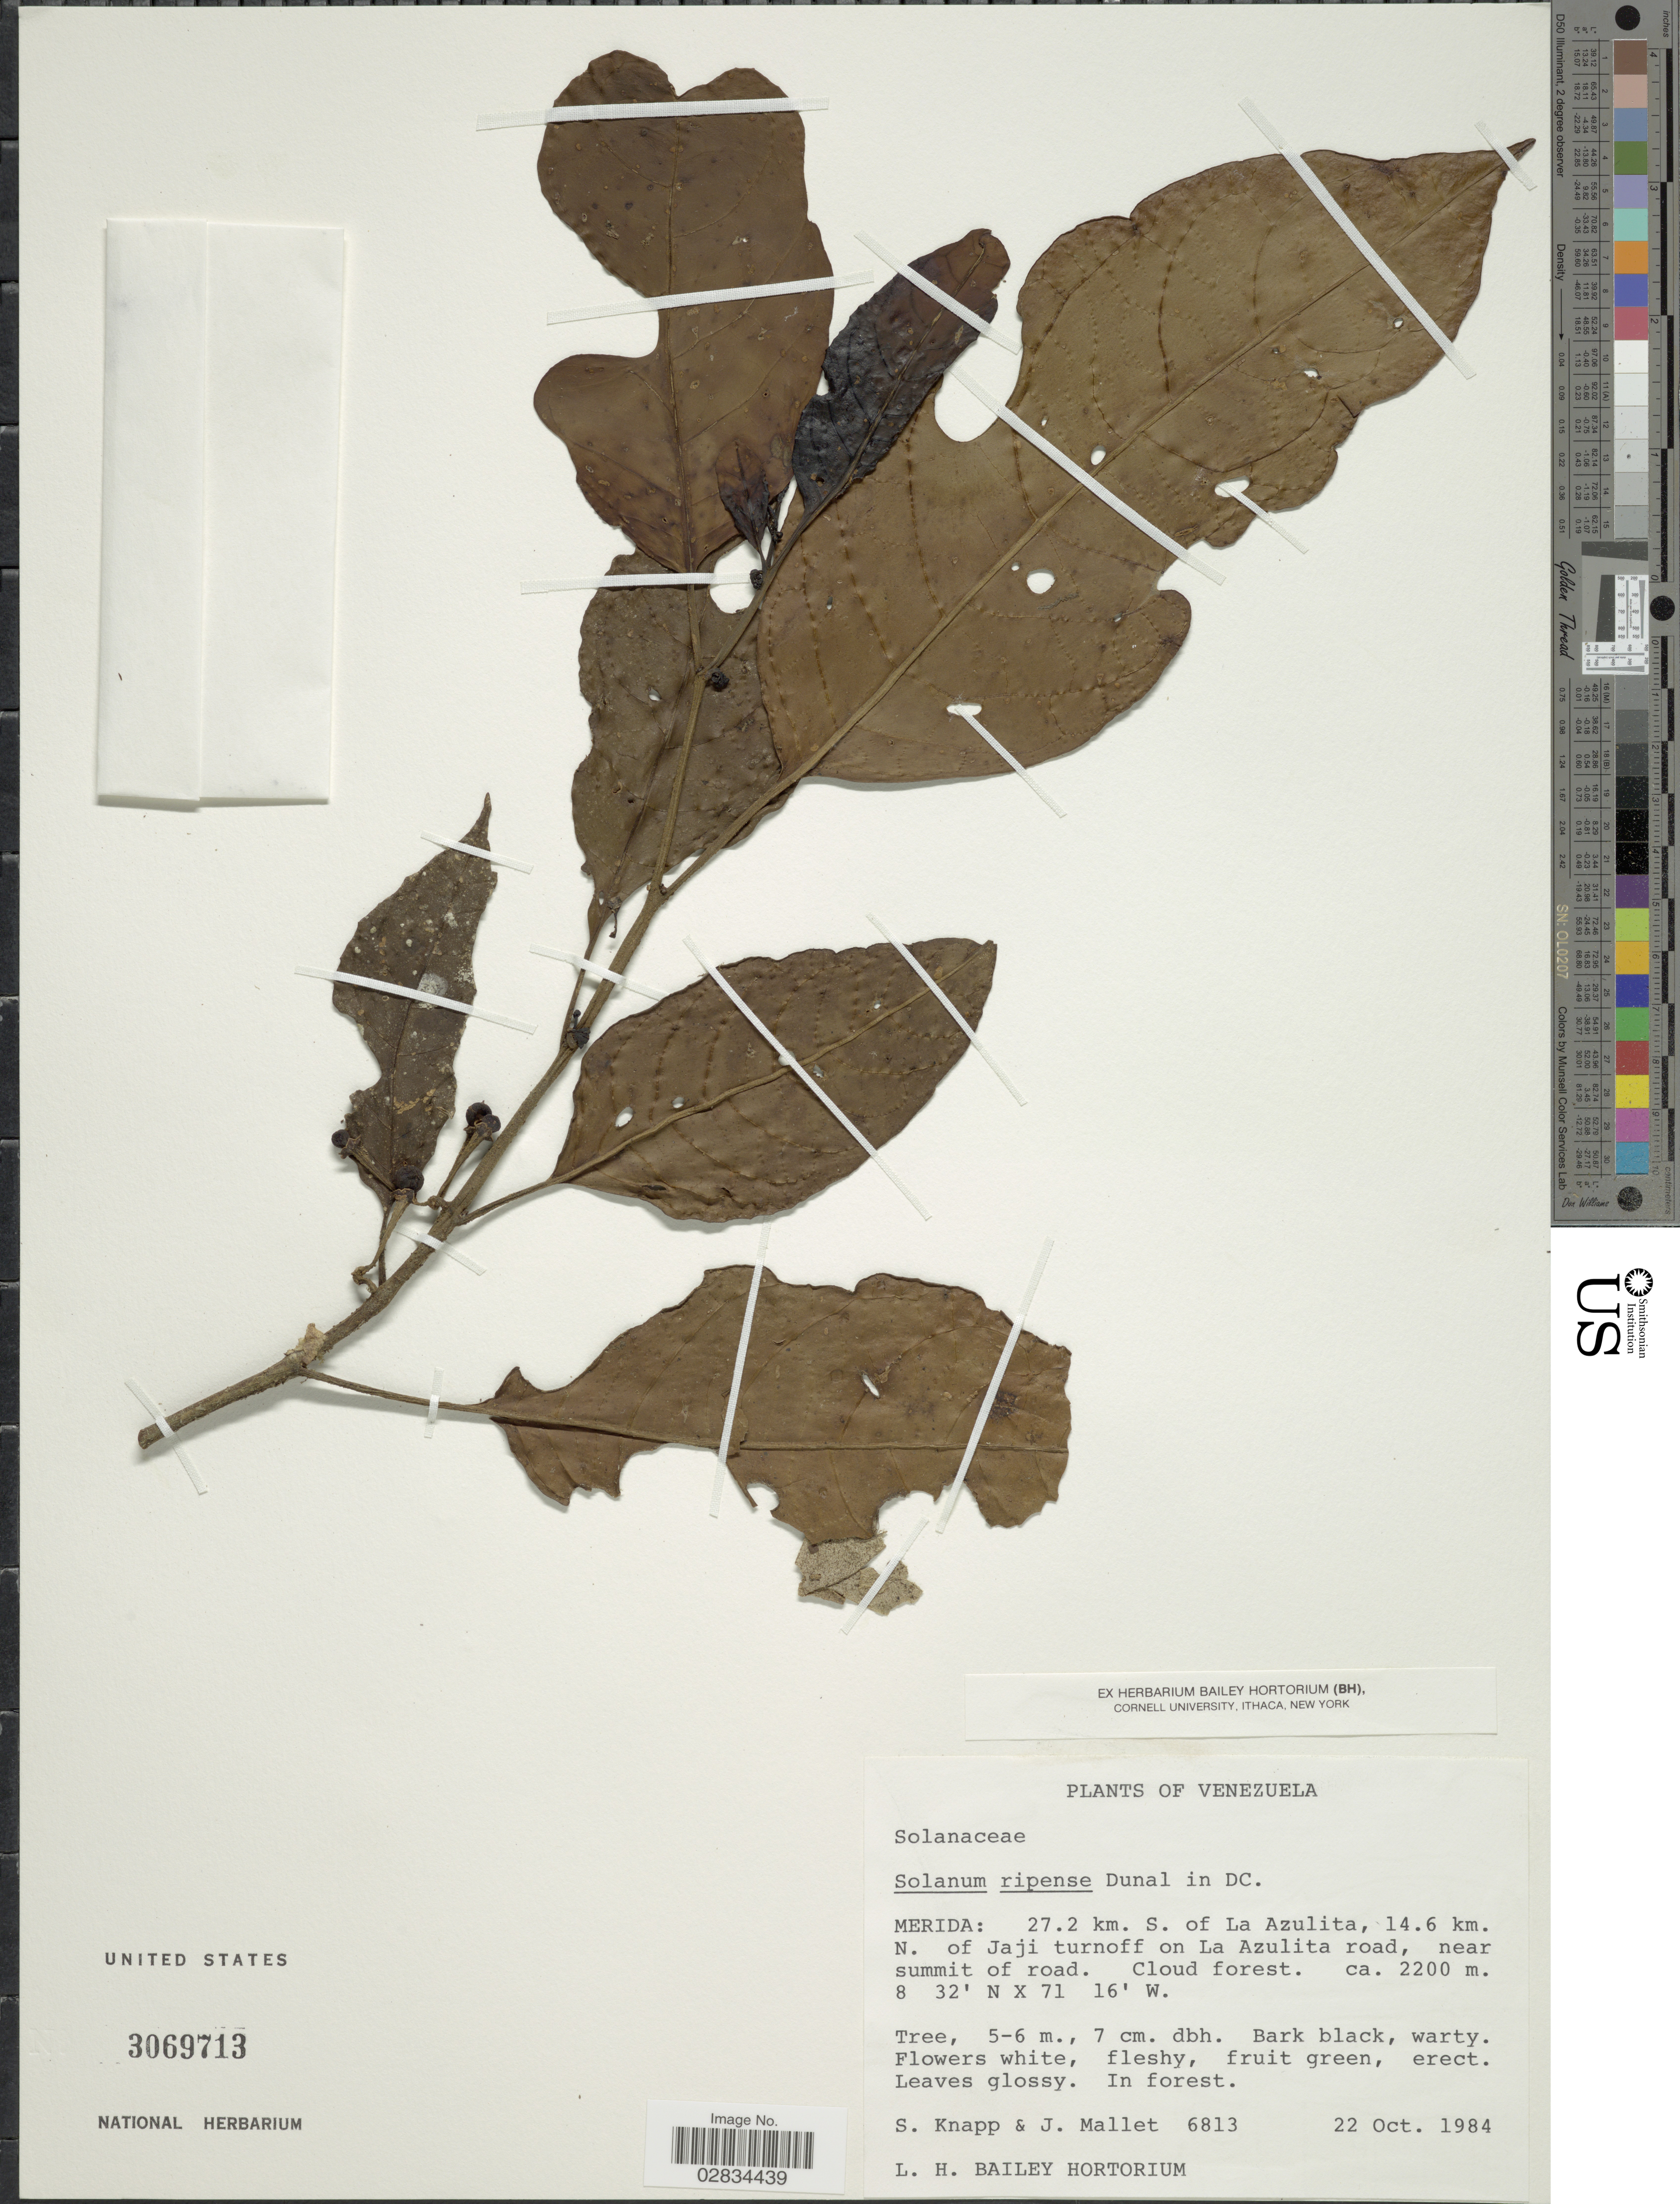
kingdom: Plantae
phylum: Tracheophyta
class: Magnoliopsida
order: Solanales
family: Solanaceae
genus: Solanum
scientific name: Solanum ripense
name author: Dunal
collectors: S. Knapp & J. Mallet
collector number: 6813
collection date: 1984-10-22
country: Venezuela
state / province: Mérida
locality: Merida: 27.2 km. S. of La Azulita, 14.6 km. N. of Jaji turnoff on La Azulita road, near summit of road.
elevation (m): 2200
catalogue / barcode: US 3069713